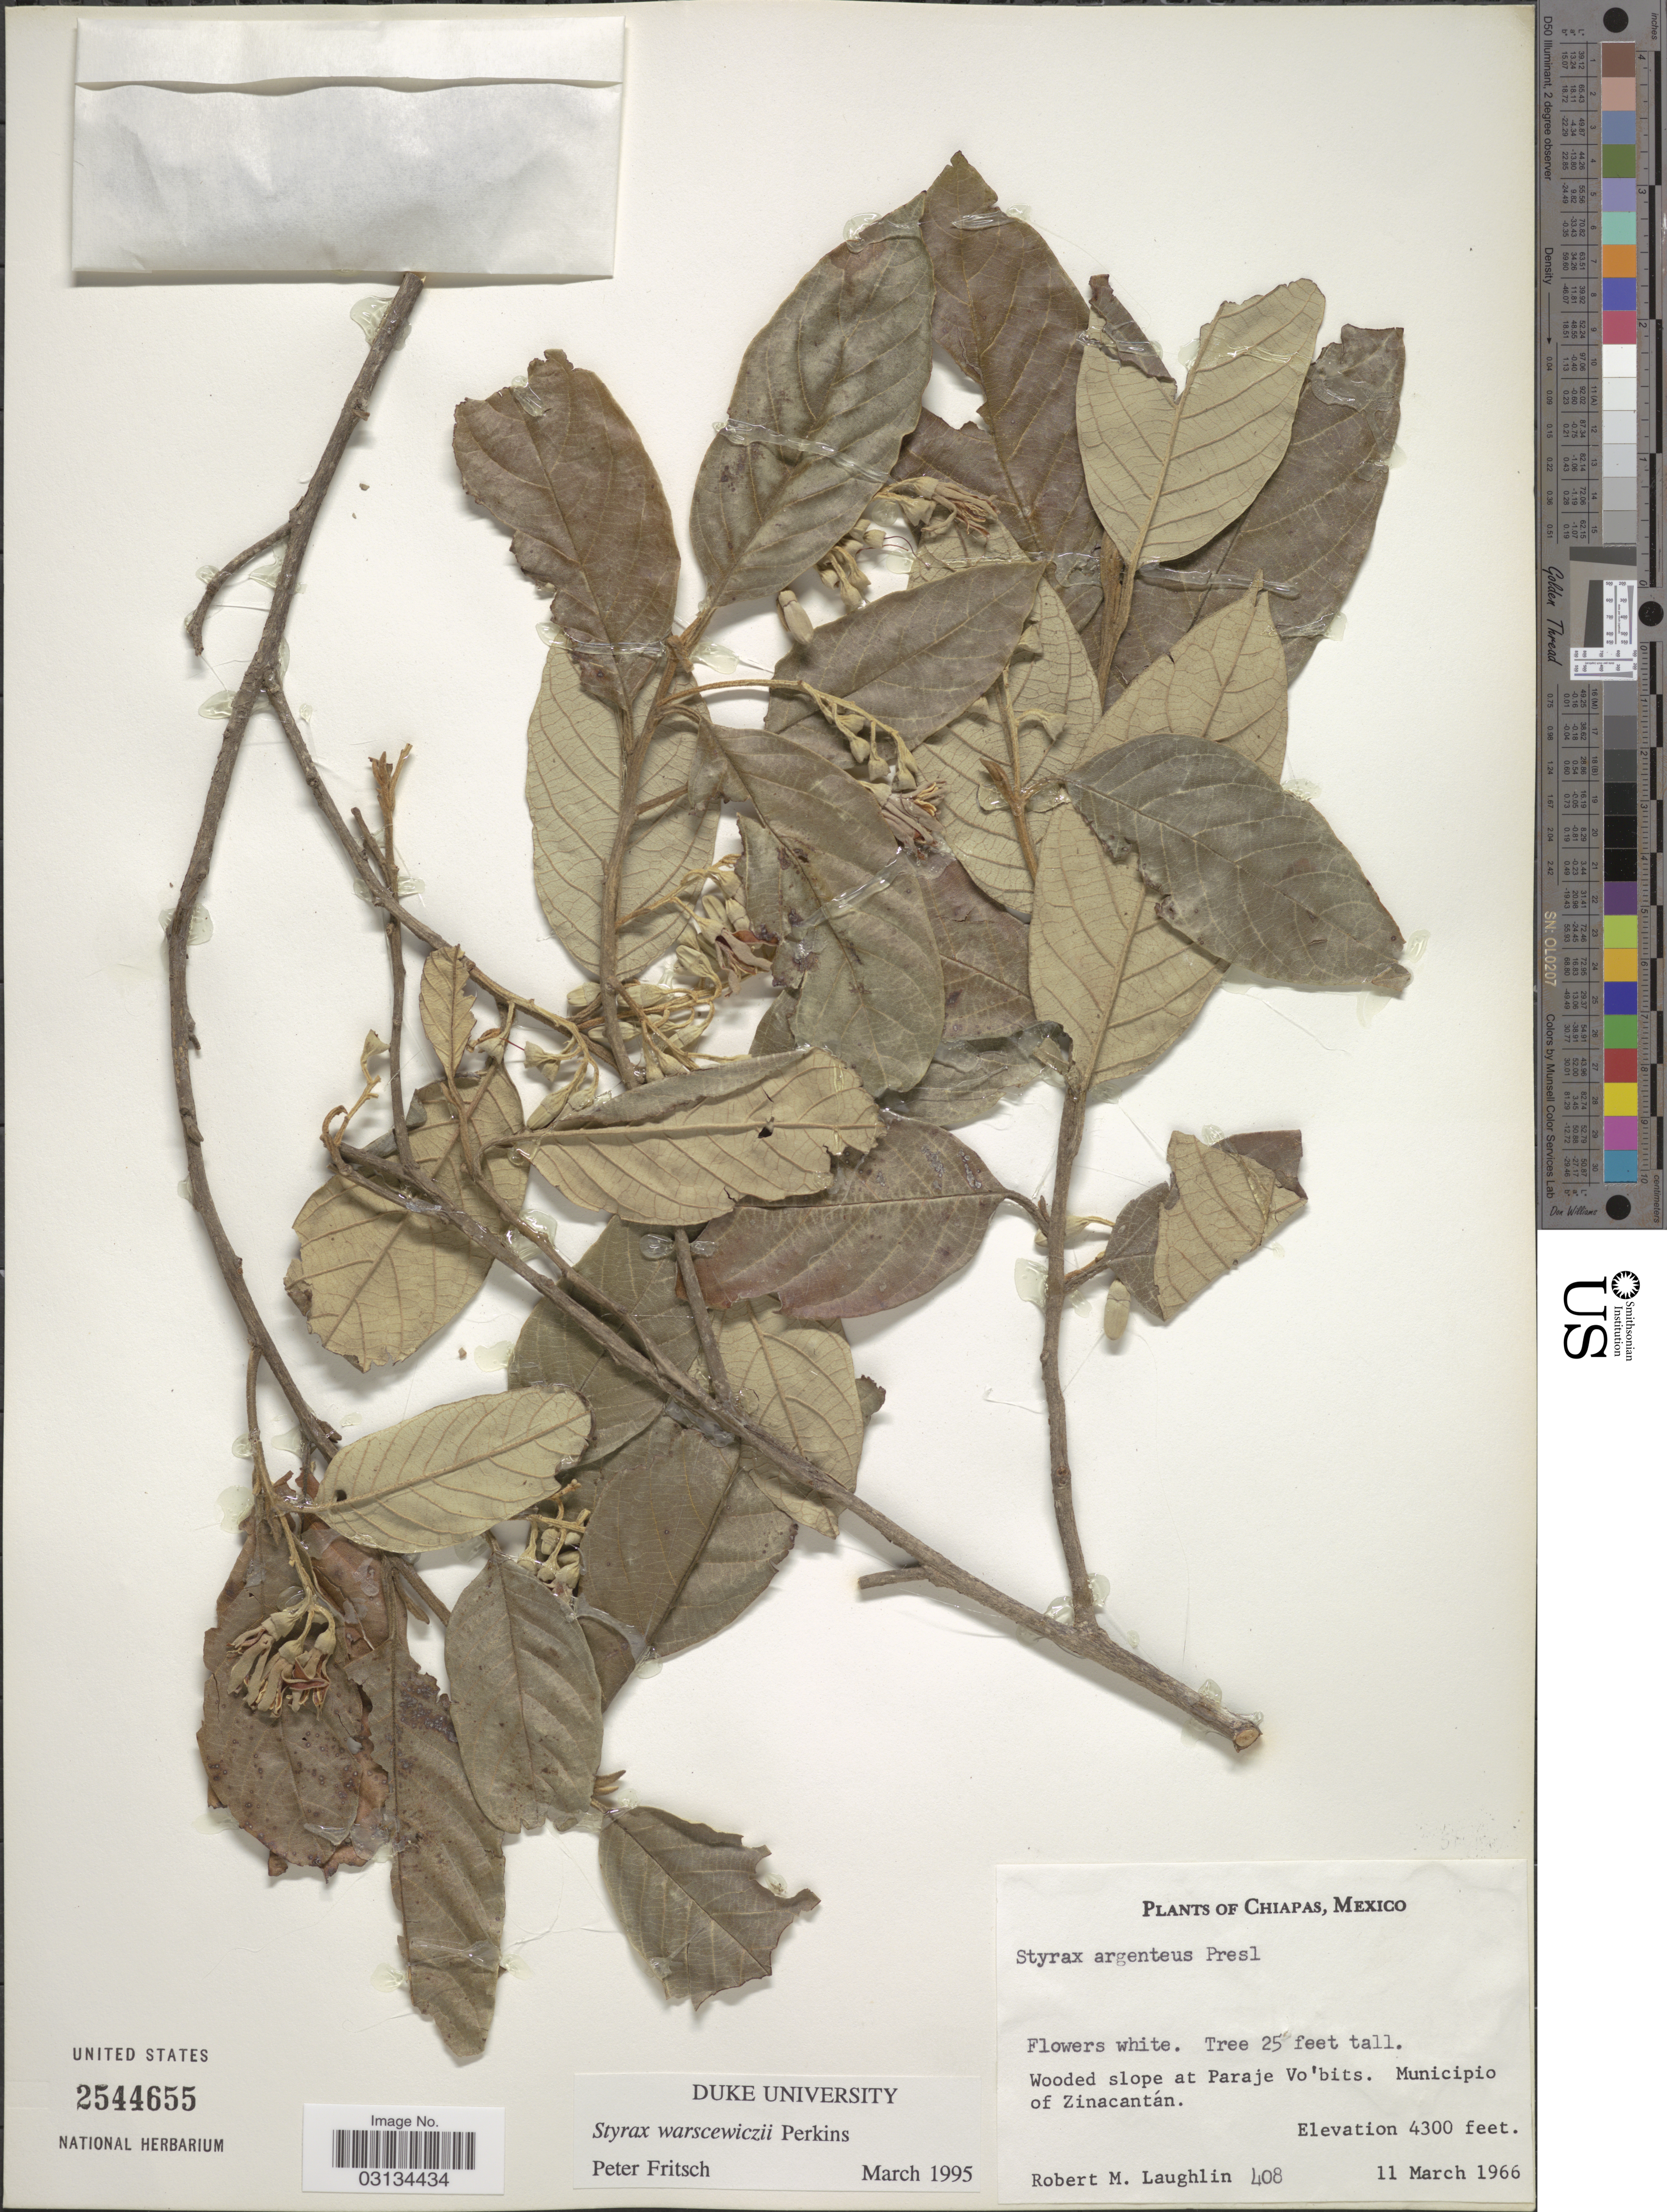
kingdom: Plantae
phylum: Tracheophyta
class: Magnoliopsida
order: Ericales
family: Styracaceae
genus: Styrax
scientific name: Styrax warscewiczii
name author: Perkins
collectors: R. M. Laughlin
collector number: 408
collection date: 1966-02-11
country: Mexico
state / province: Chiapas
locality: Wooded slope at Paraje Vo'bits. Municipio of Zinacantán.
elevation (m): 1311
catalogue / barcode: US 2544655